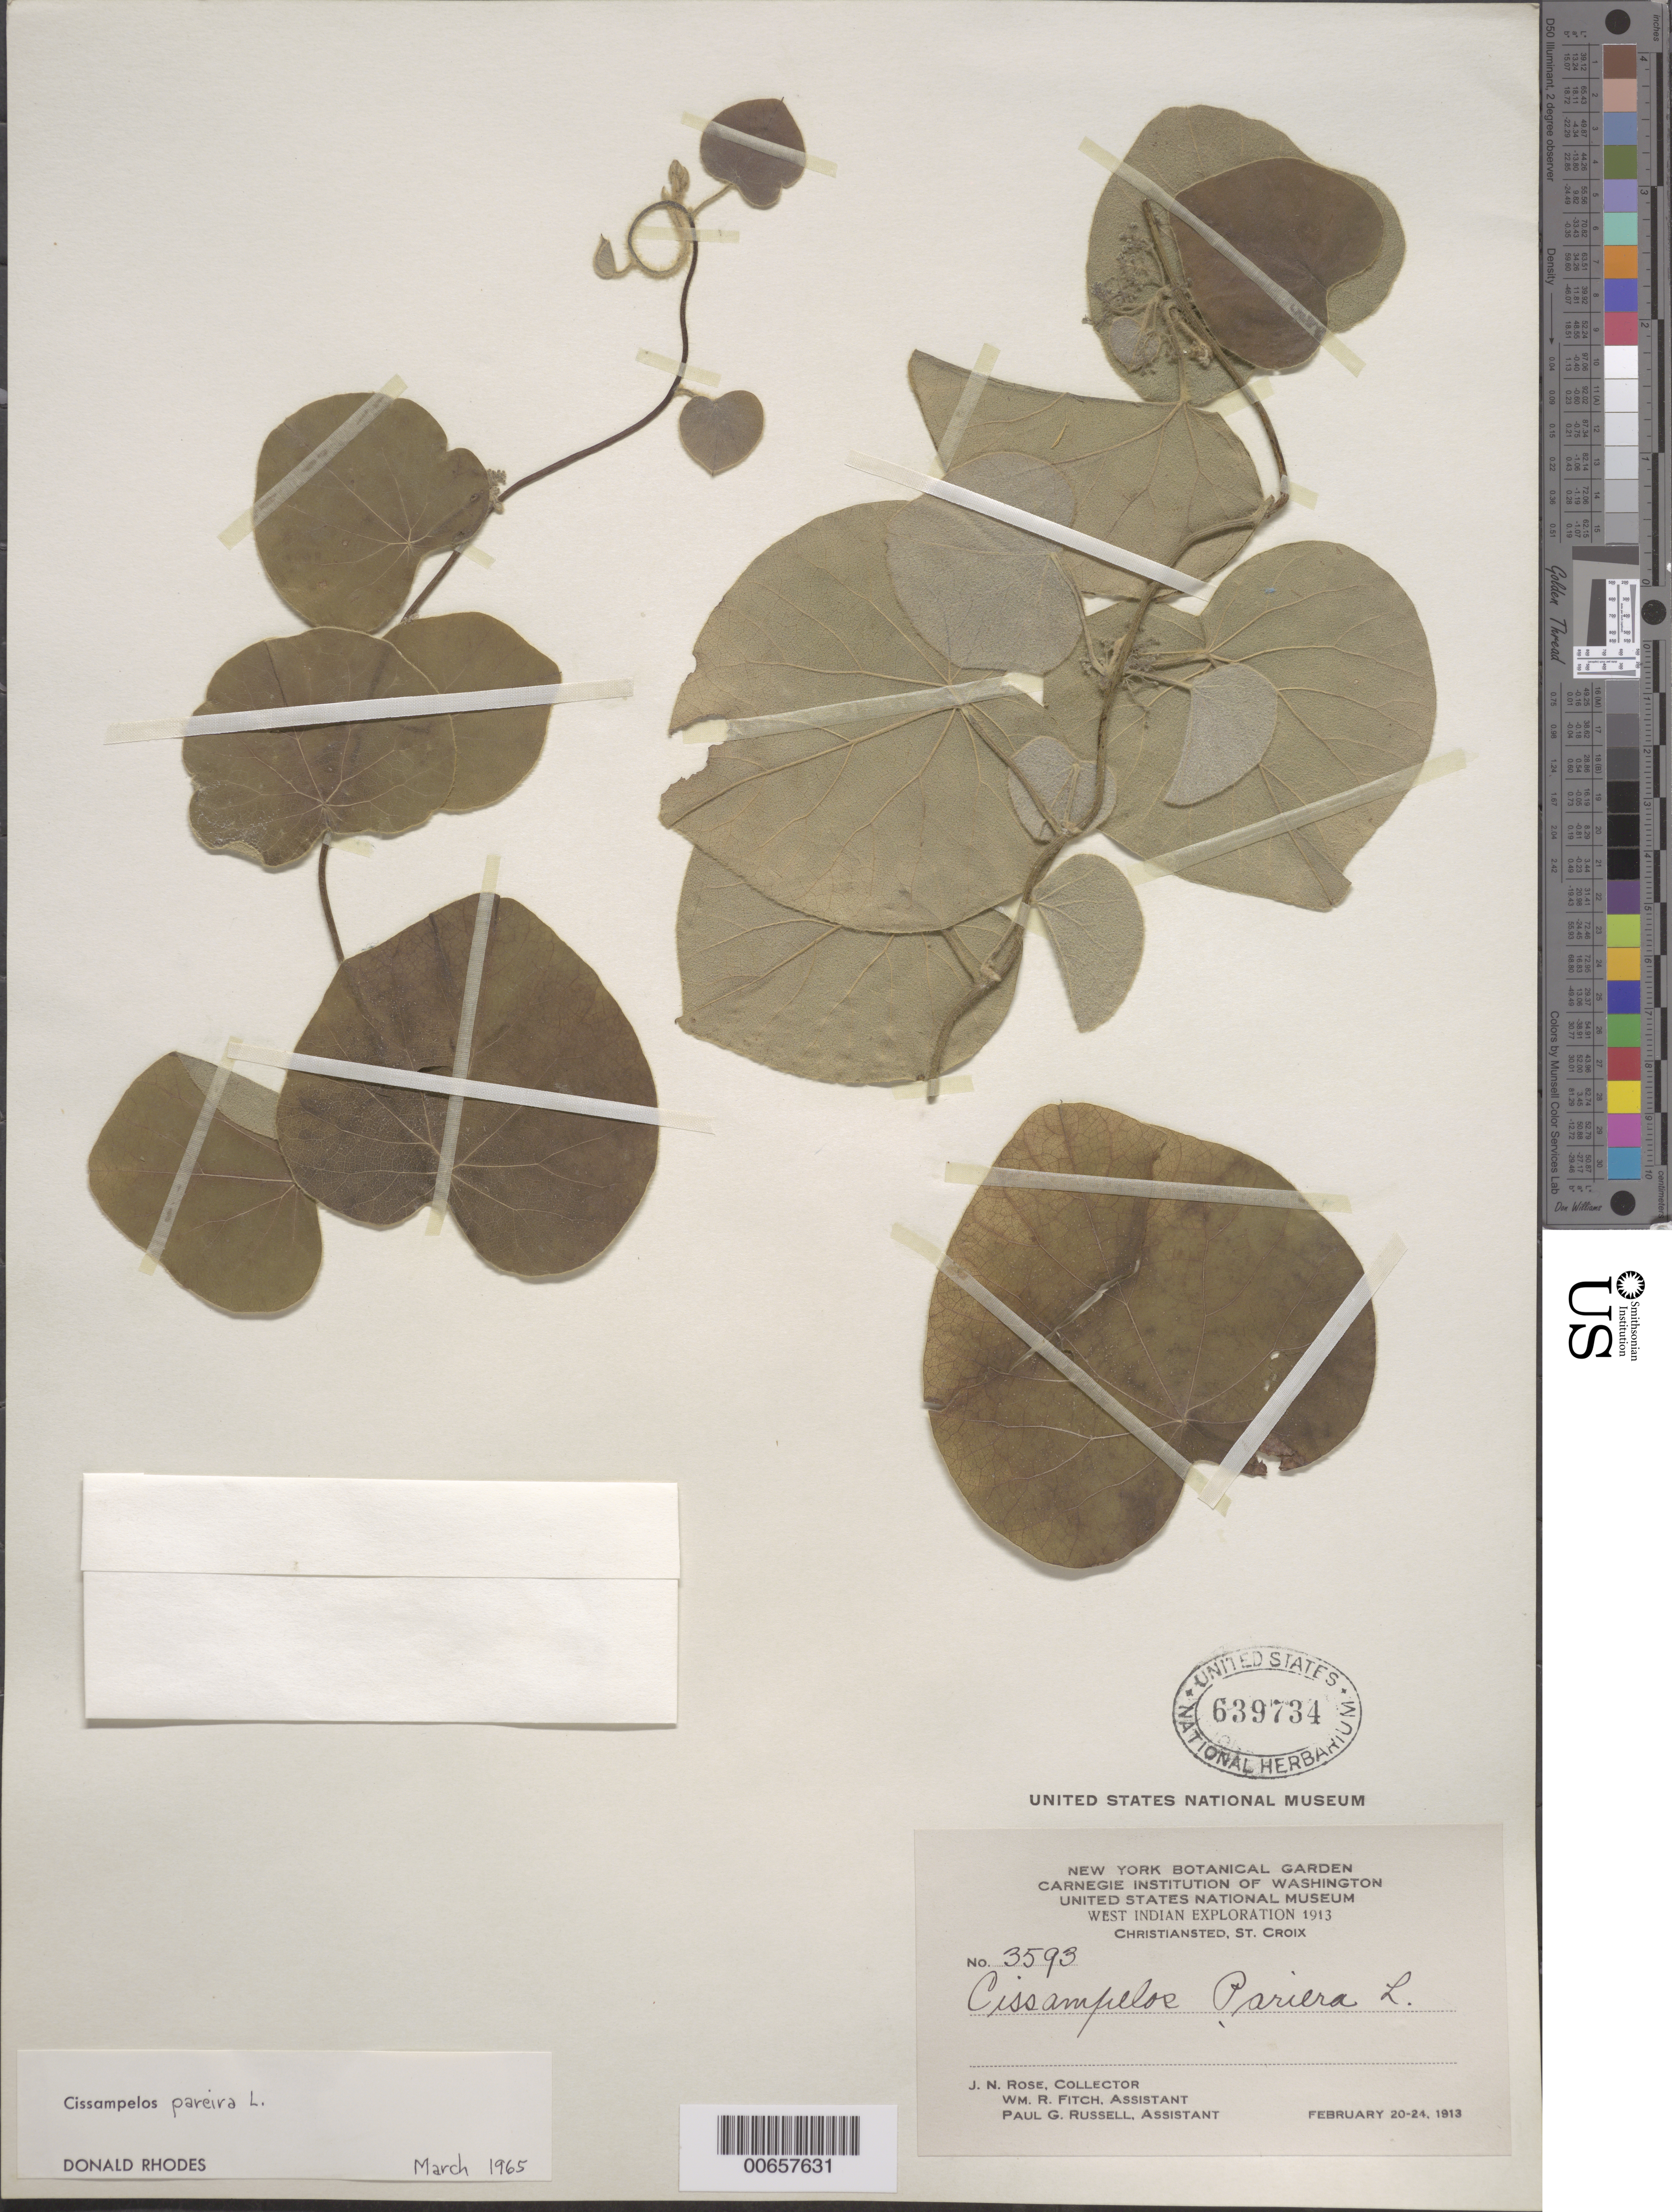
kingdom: Plantae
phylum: Tracheophyta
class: Magnoliopsida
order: Ranunculales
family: Menispermaceae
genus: Cissampelos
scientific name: Cissampelos pareira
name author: L.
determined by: Rhodes, D.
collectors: J. N. Rose, W. R. Fitch & P. G. Russell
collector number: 3593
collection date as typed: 20 Feb 1913 to 24 Feb 1913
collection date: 1913-02-20/1913-02-24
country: U.S. Virgin Islands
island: St. Croix Island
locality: Christiansted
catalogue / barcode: US 639734